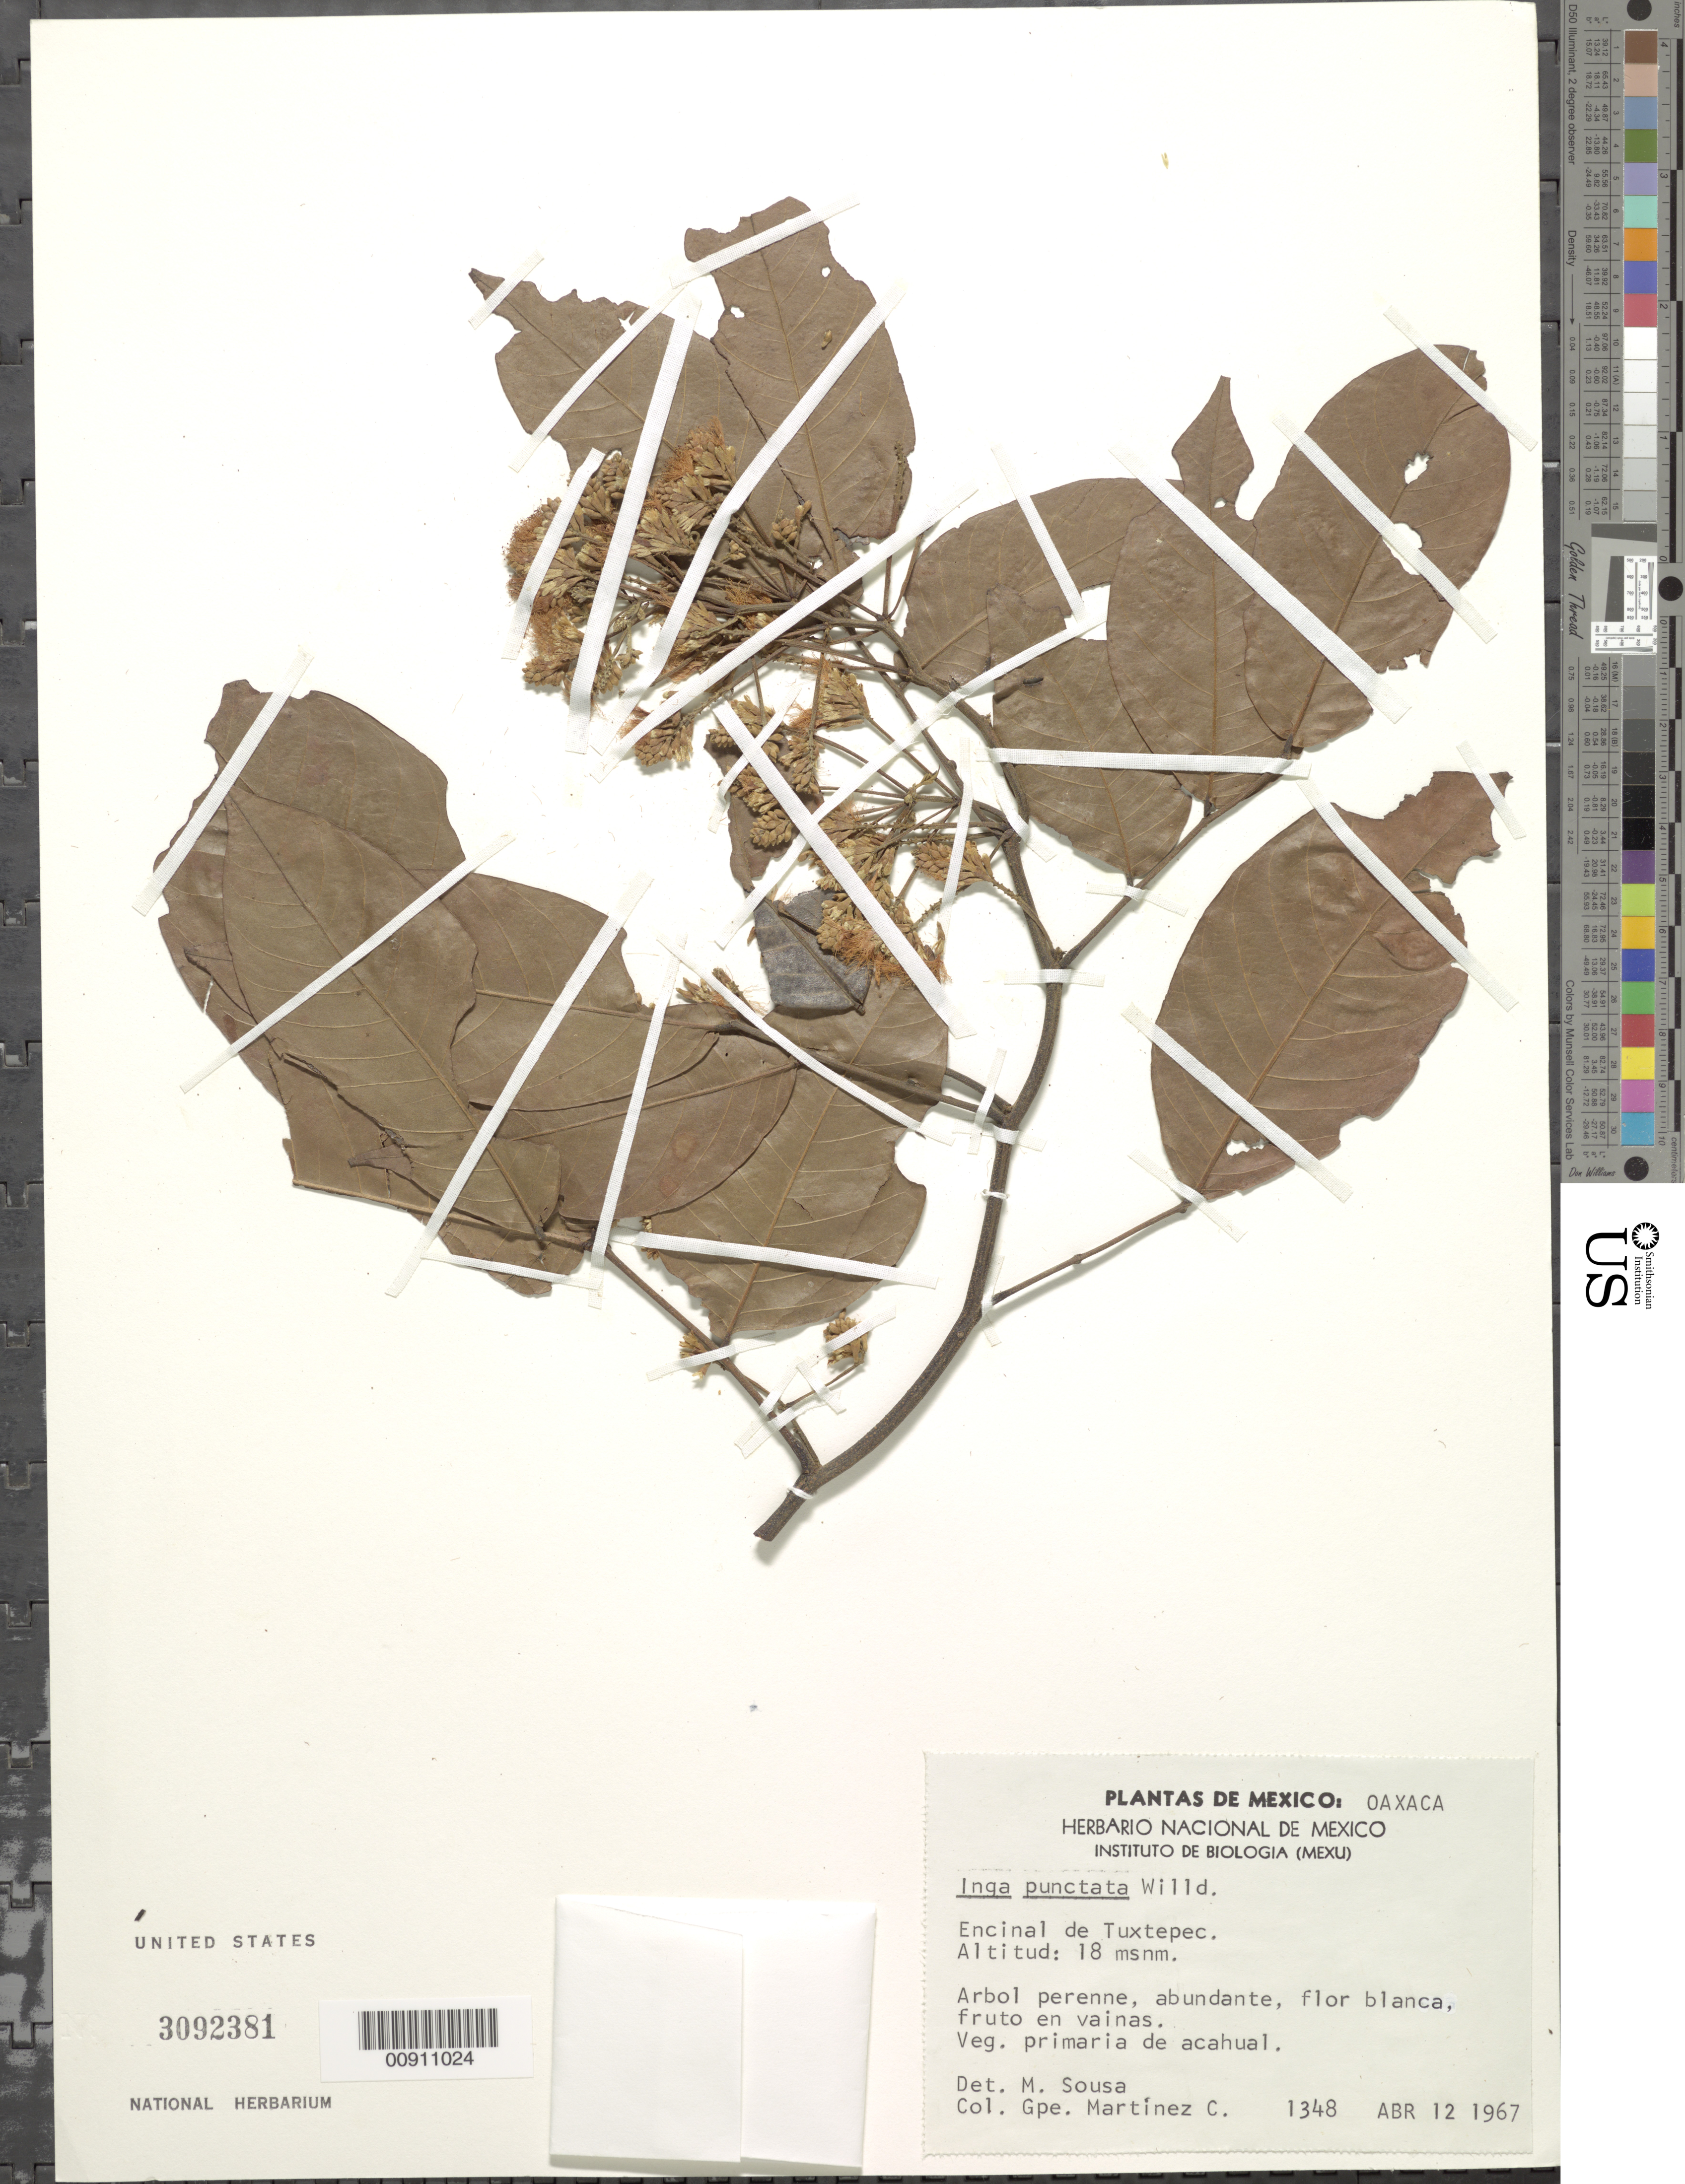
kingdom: Plantae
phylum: Tracheophyta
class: Magnoliopsida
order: Fabales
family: Fabaceae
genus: Inga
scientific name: Inga punctata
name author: Willd.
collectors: G. Martinez-C.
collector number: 1348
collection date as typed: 12 Apr 1967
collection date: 1967-04-12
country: Mexico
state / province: Oaxaca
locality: Encinal de Tuxtepec, Oaxaca.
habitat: Vegetación primaria de acahual.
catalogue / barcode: US 3092381